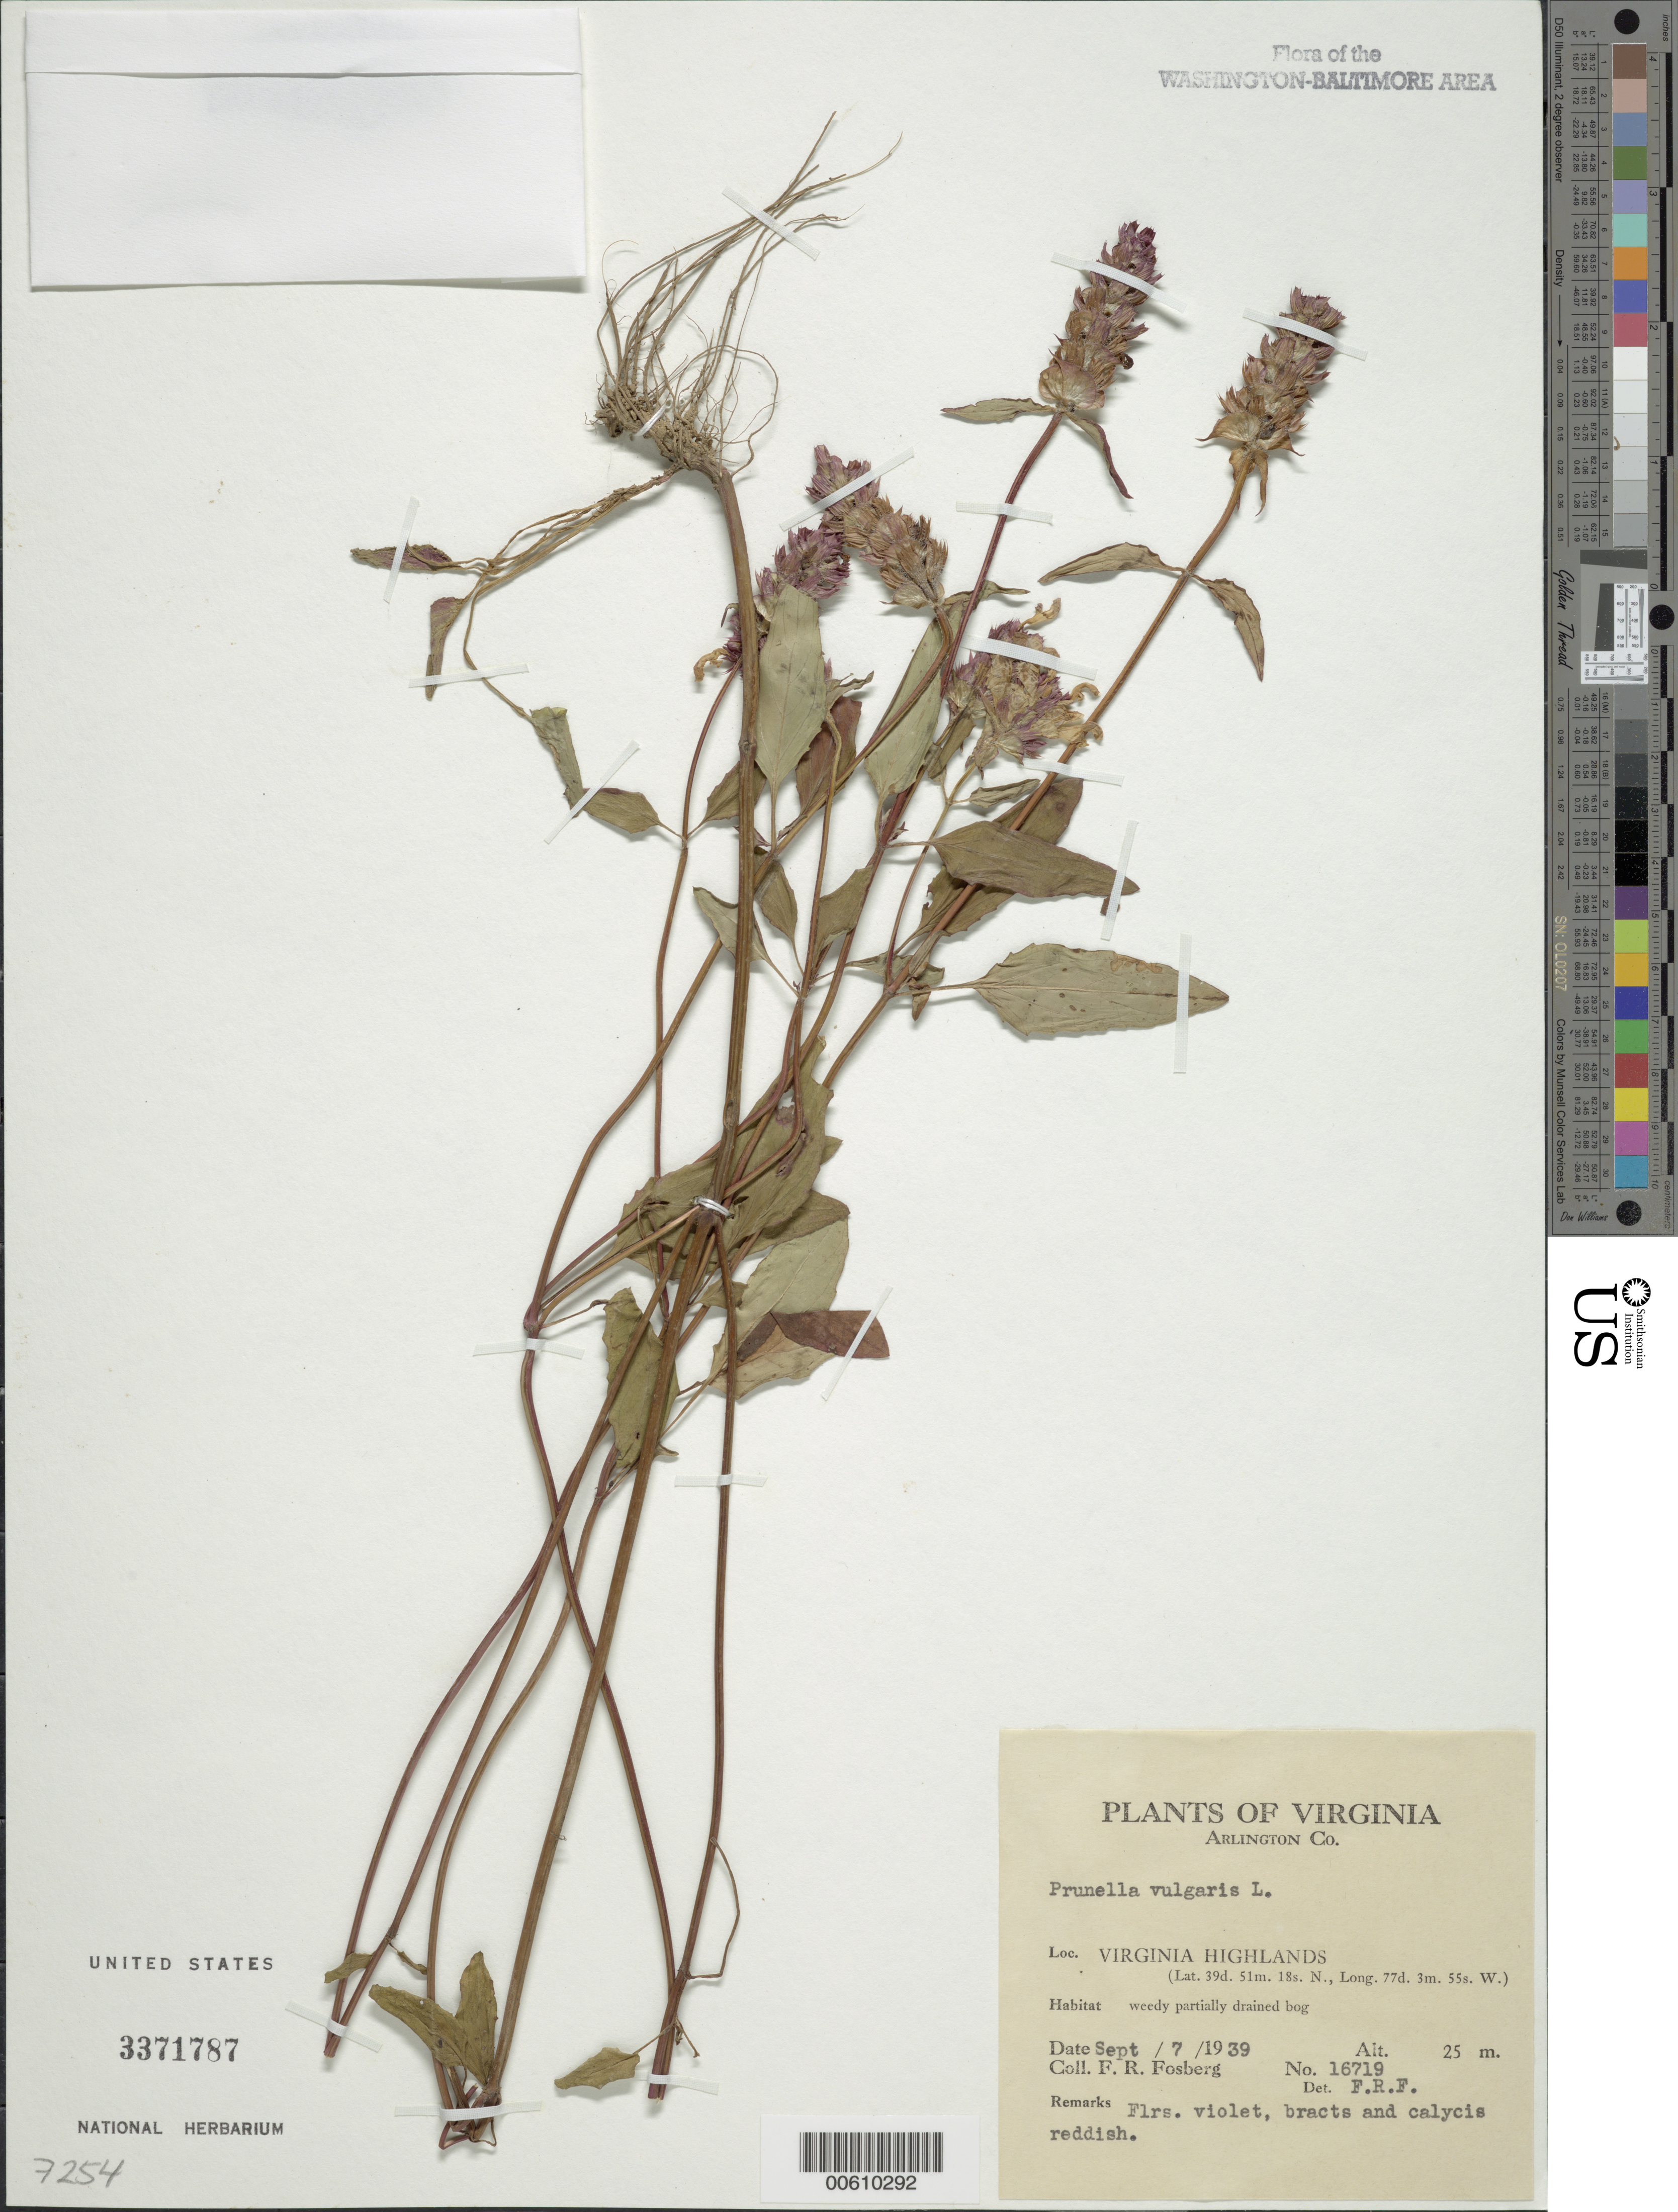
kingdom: Plantae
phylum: Tracheophyta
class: Magnoliopsida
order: Lamiales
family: Lamiaceae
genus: Prunella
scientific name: Prunella vulgaris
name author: L.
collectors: F. R. Fosberg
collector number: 16719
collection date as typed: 07 Sep 1939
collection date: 1939-09-07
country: United States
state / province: Virginia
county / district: Arlington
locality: Virginia Highlands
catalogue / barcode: US 3371787